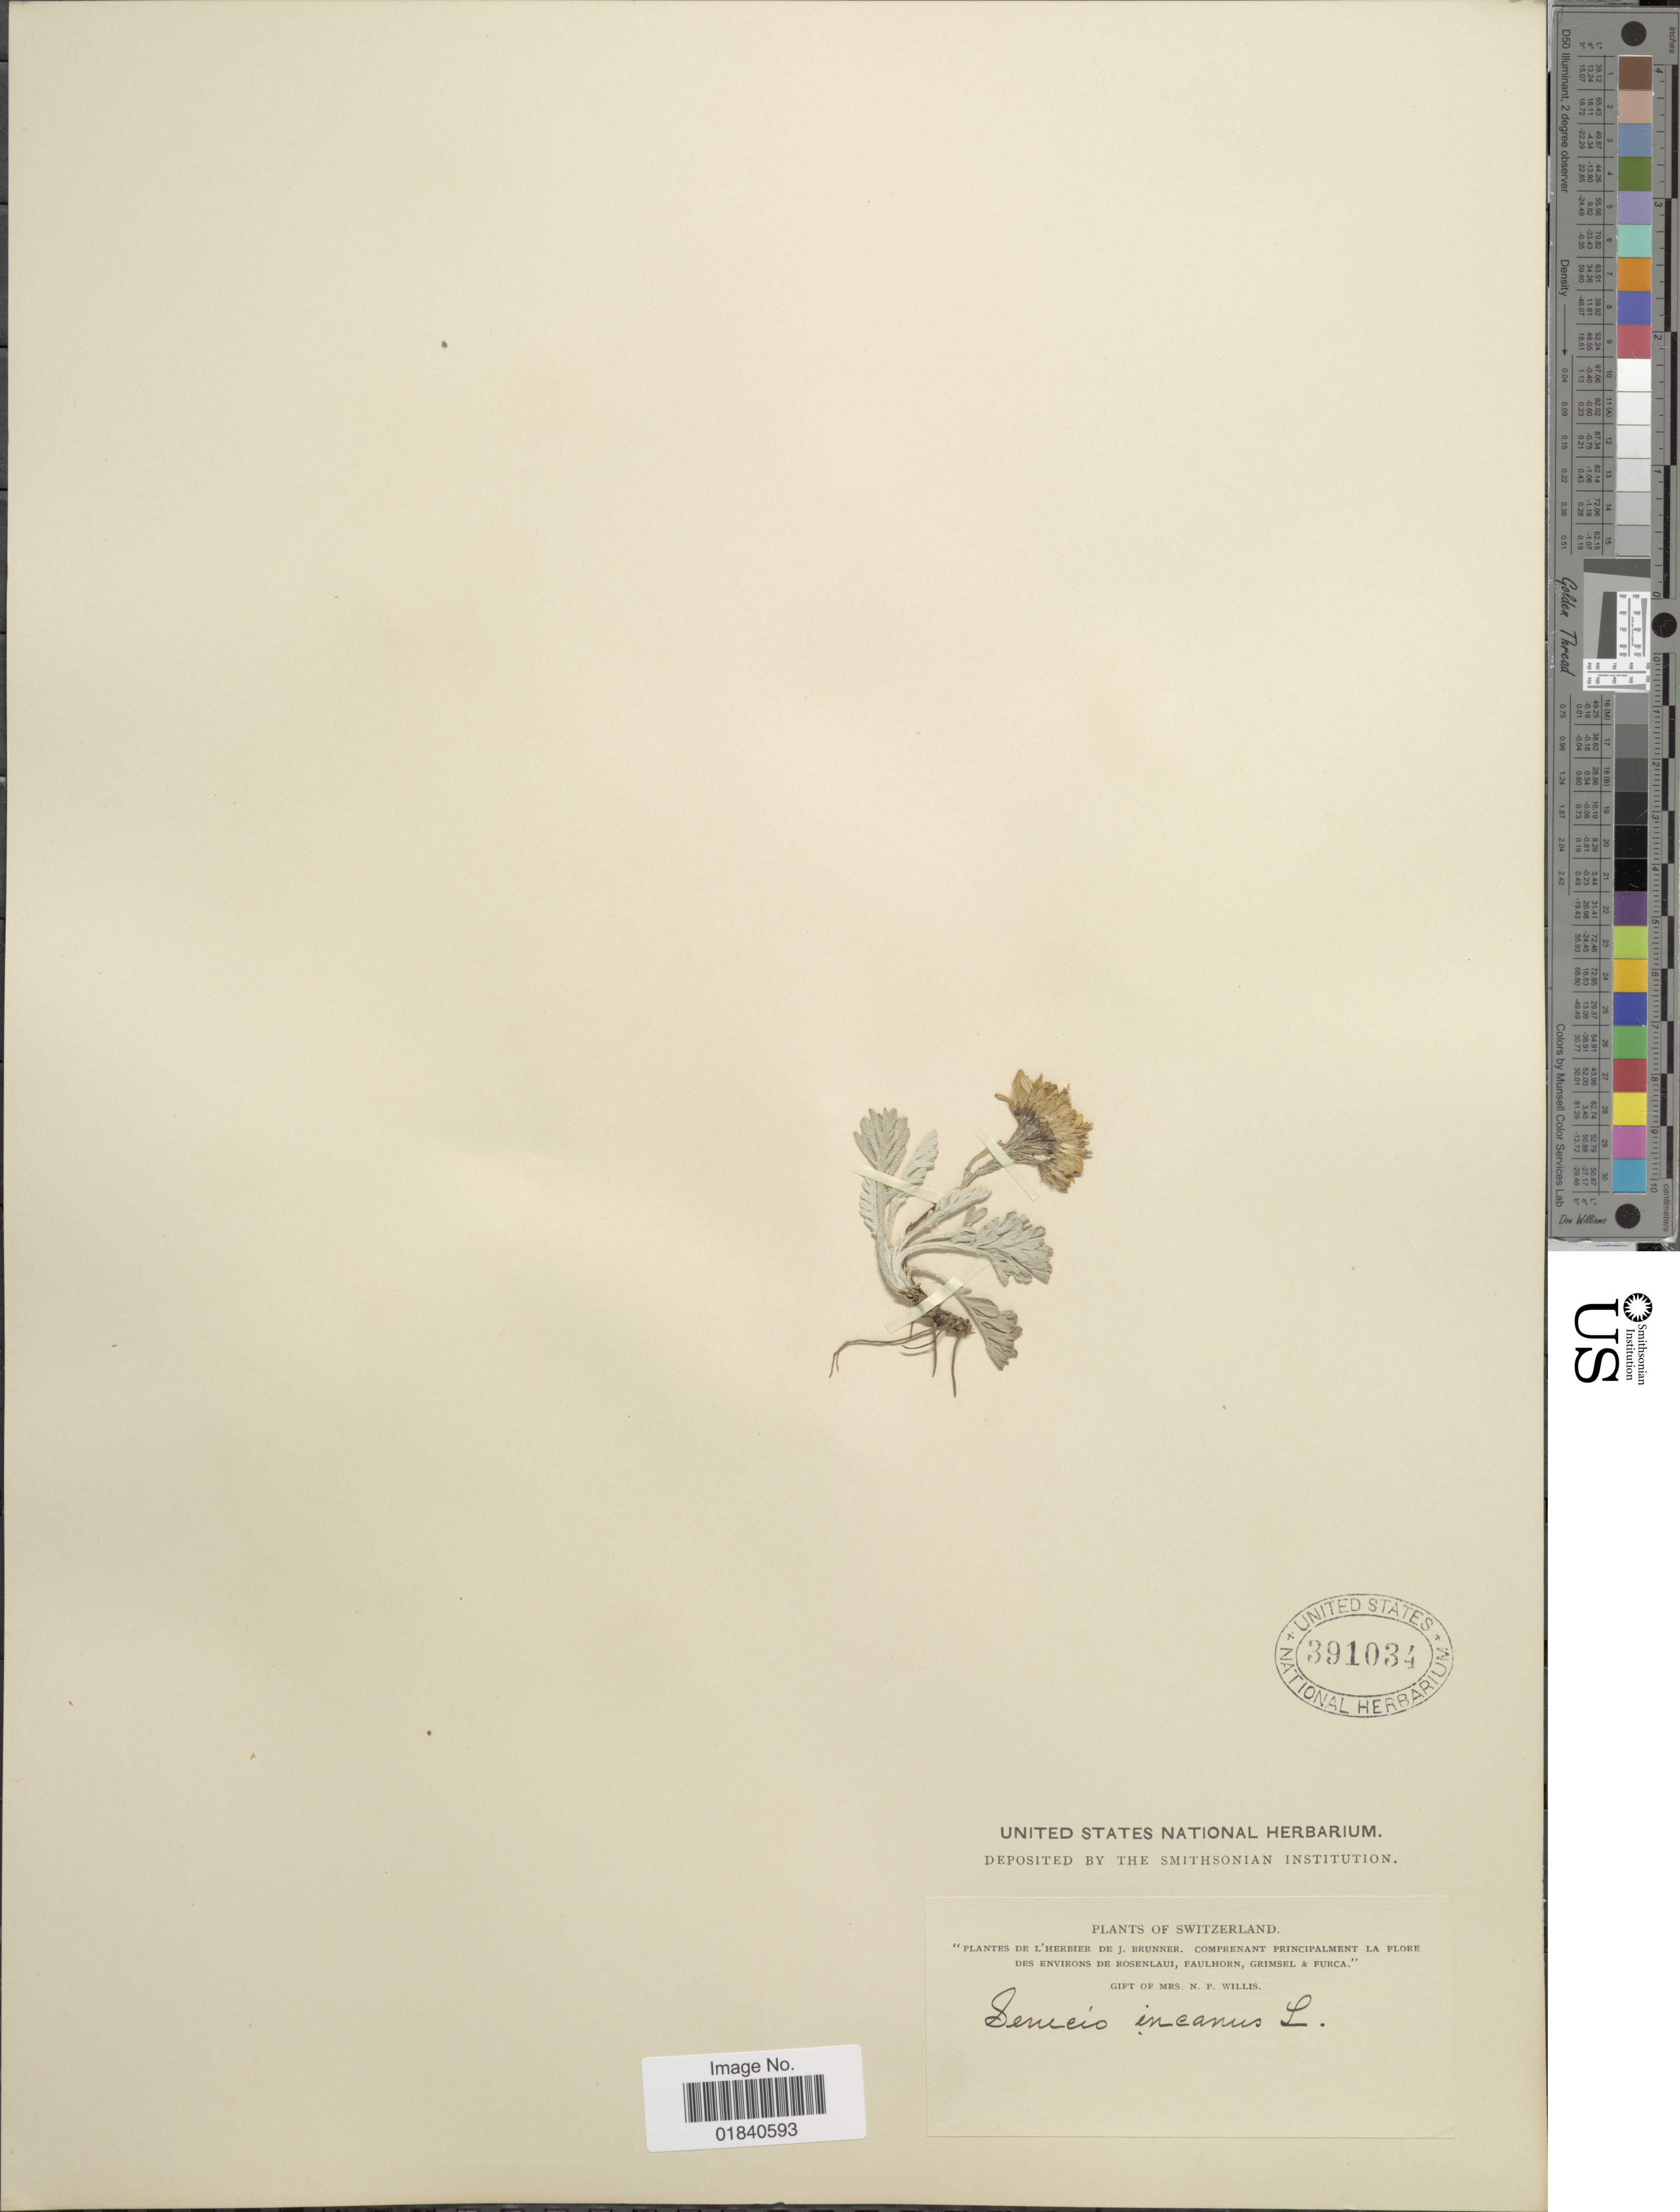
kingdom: Plantae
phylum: Tracheophyta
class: Magnoliopsida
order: Asterales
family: Asteraceae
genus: Jacobaea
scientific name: Jacobaea incana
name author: (L.) Veldkamp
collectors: ex herb. Brunner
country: Switzerland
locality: Environs de Rosenlaui, Faulhorn, Grimsel & Furca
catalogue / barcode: US 391034